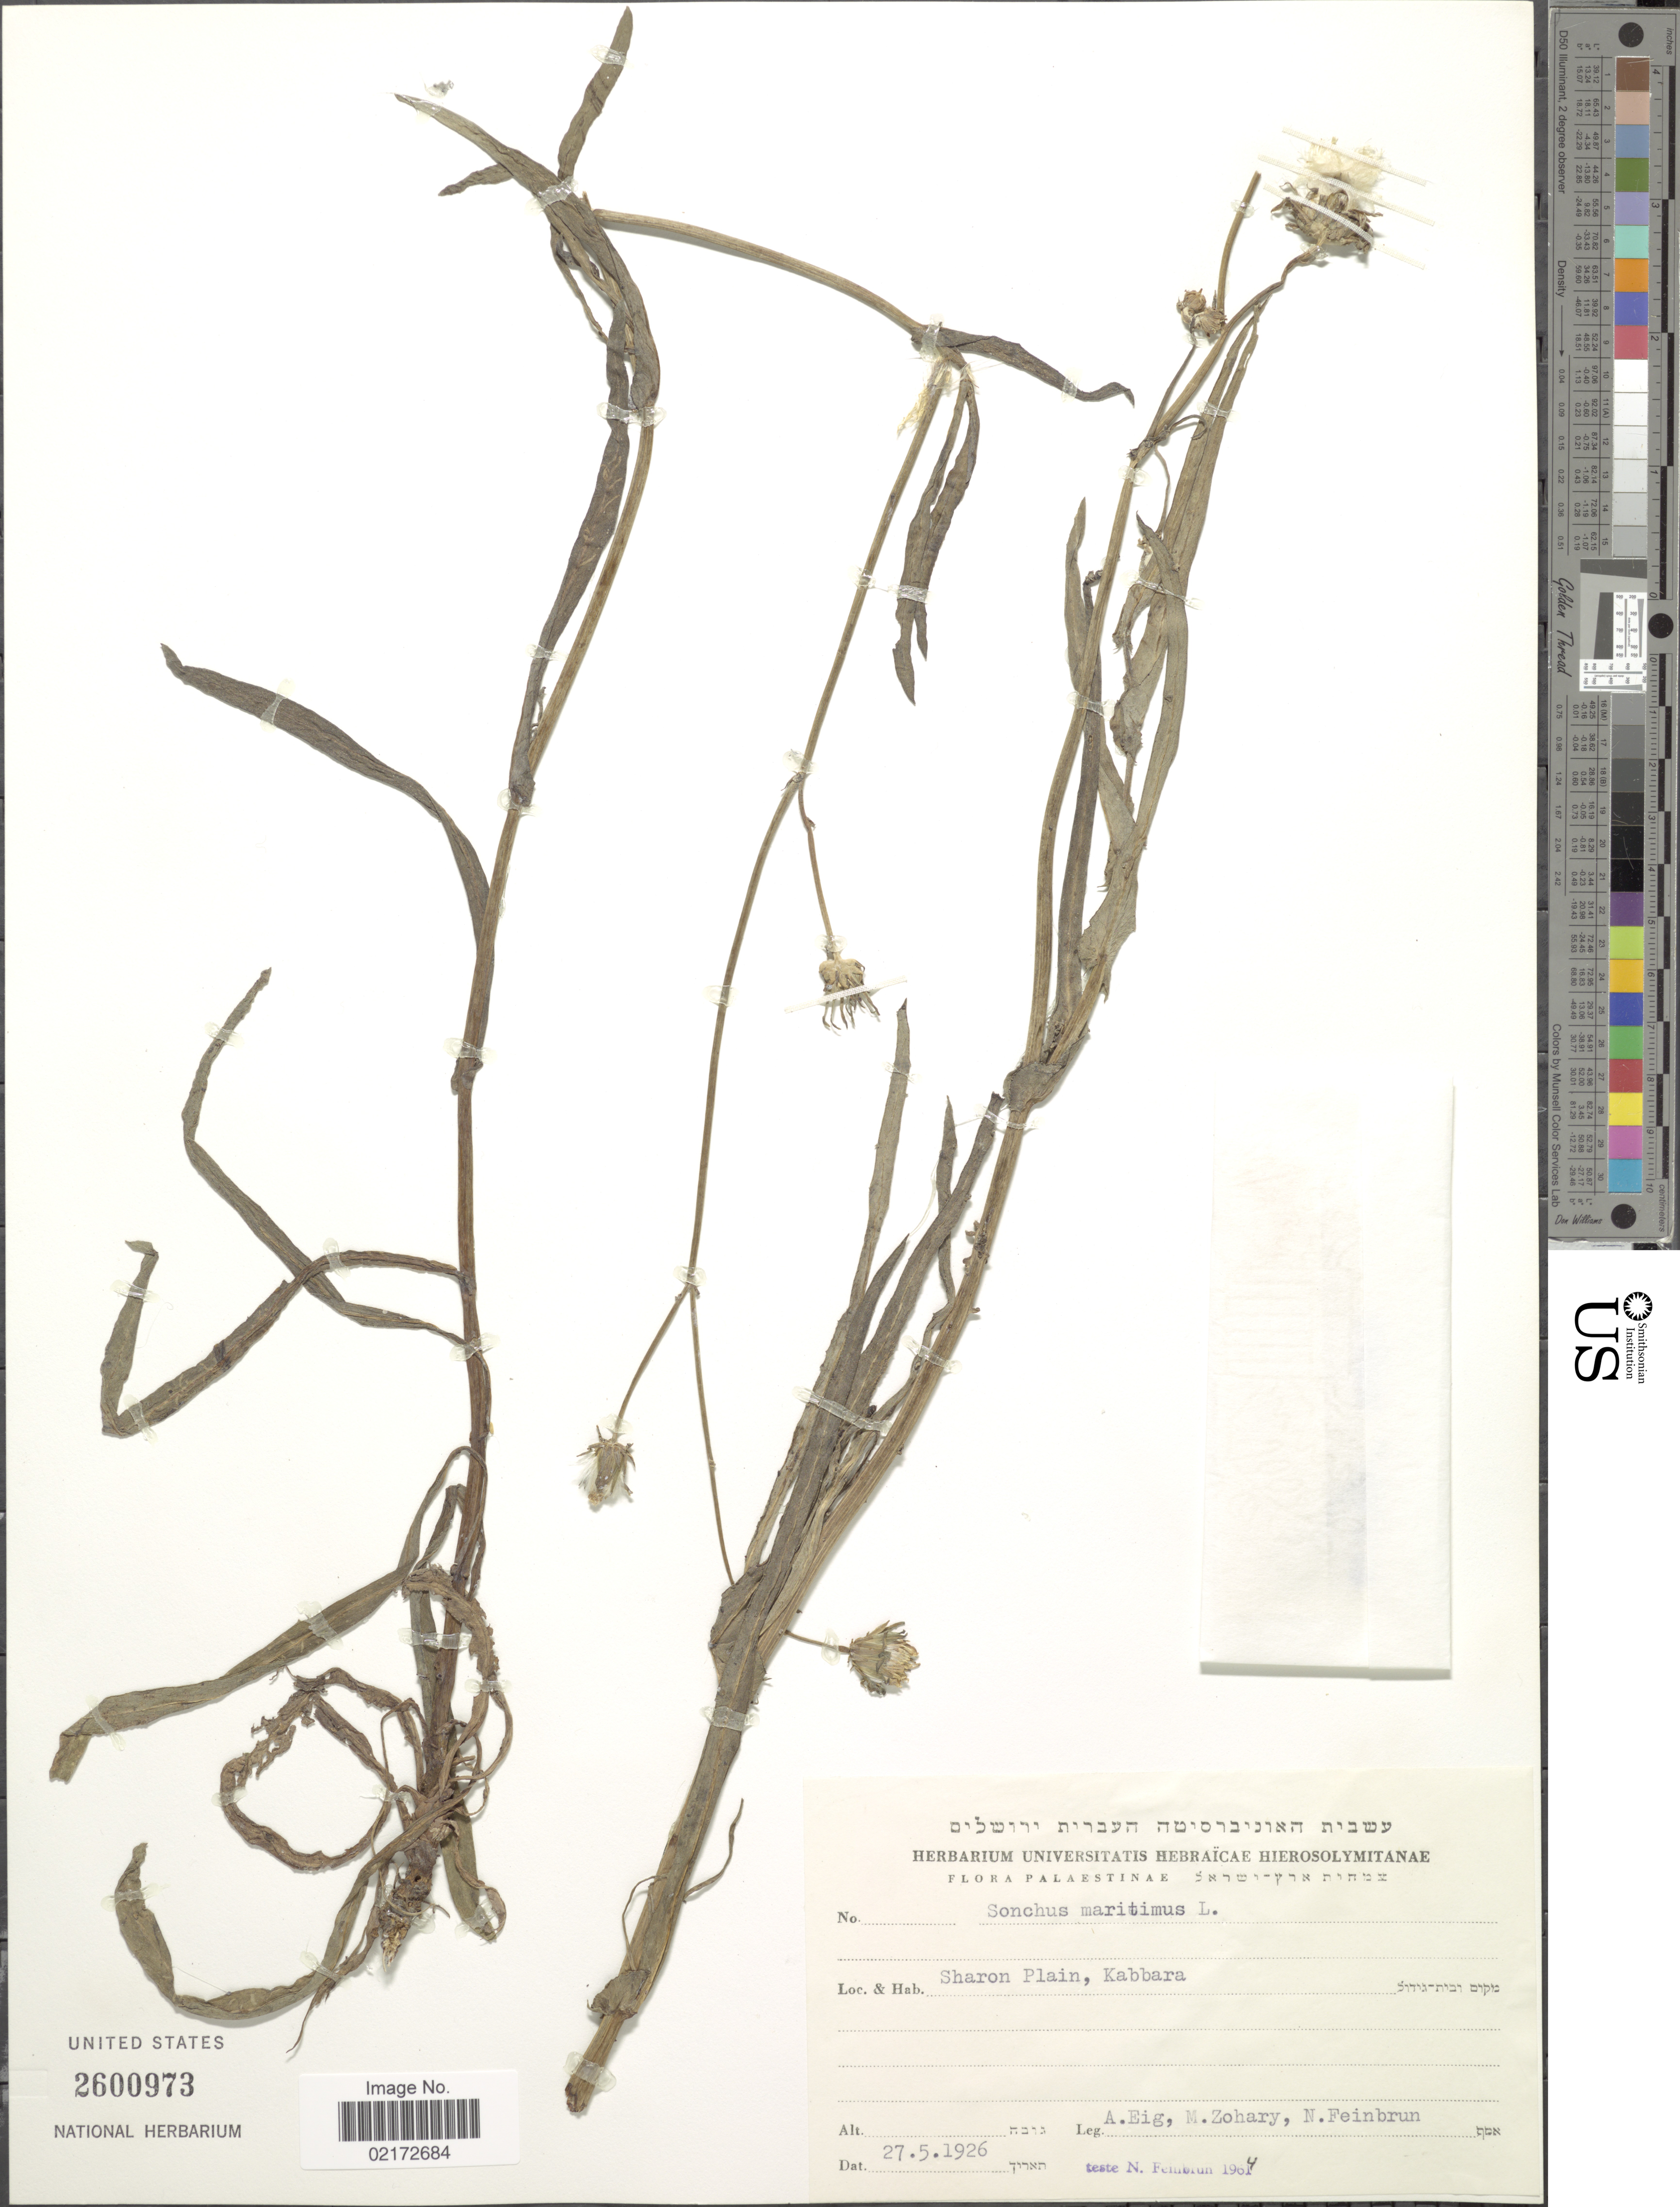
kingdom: Plantae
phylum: Tracheophyta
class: Magnoliopsida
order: Asterales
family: Asteraceae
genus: Sonchus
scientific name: Sonchus maritimus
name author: L.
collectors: A. Eig, M. Zohary & N. Feinbrun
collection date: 1926-05-27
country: Israel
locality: Sharon Plain, Kabbara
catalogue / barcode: US 2600973